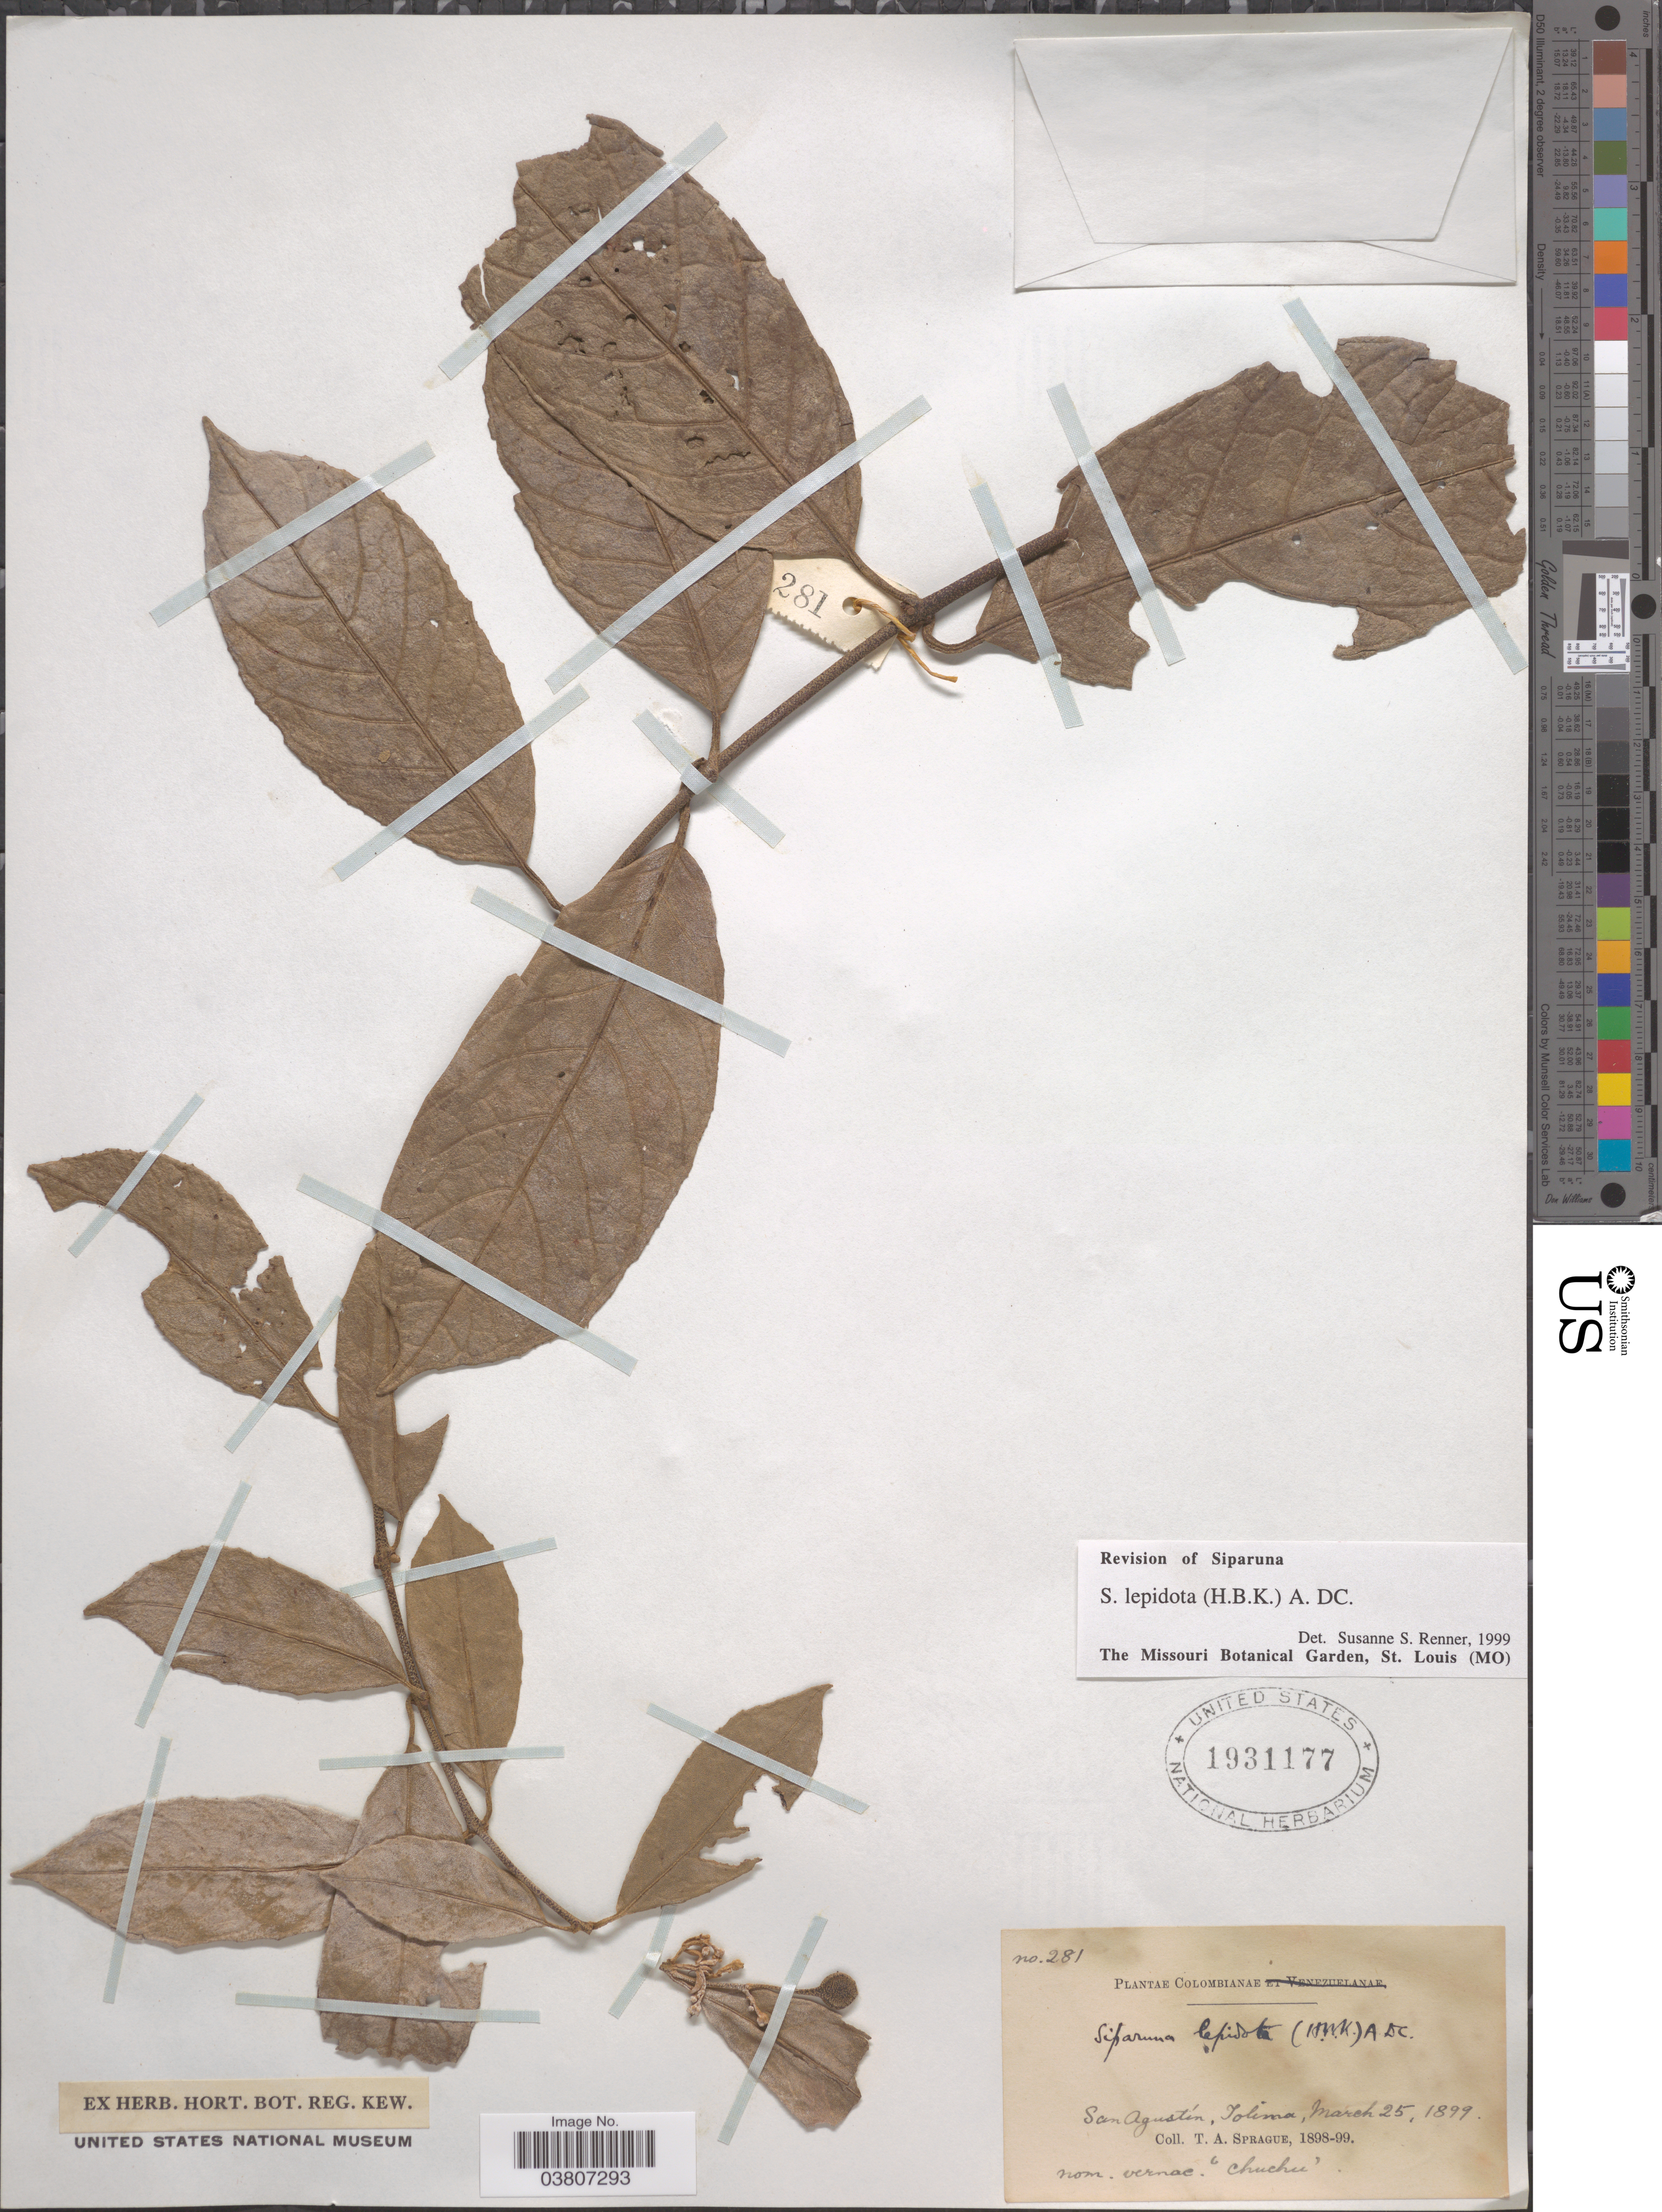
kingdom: Plantae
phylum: Tracheophyta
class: Magnoliopsida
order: Laurales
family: Siparunaceae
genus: Siparuna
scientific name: Siparuna lepidota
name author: (Kunth) A. DC.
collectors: T. A. Sprague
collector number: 281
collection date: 1899-03-25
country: Colombia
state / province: Tolima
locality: San Agustín.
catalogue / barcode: US 1931177